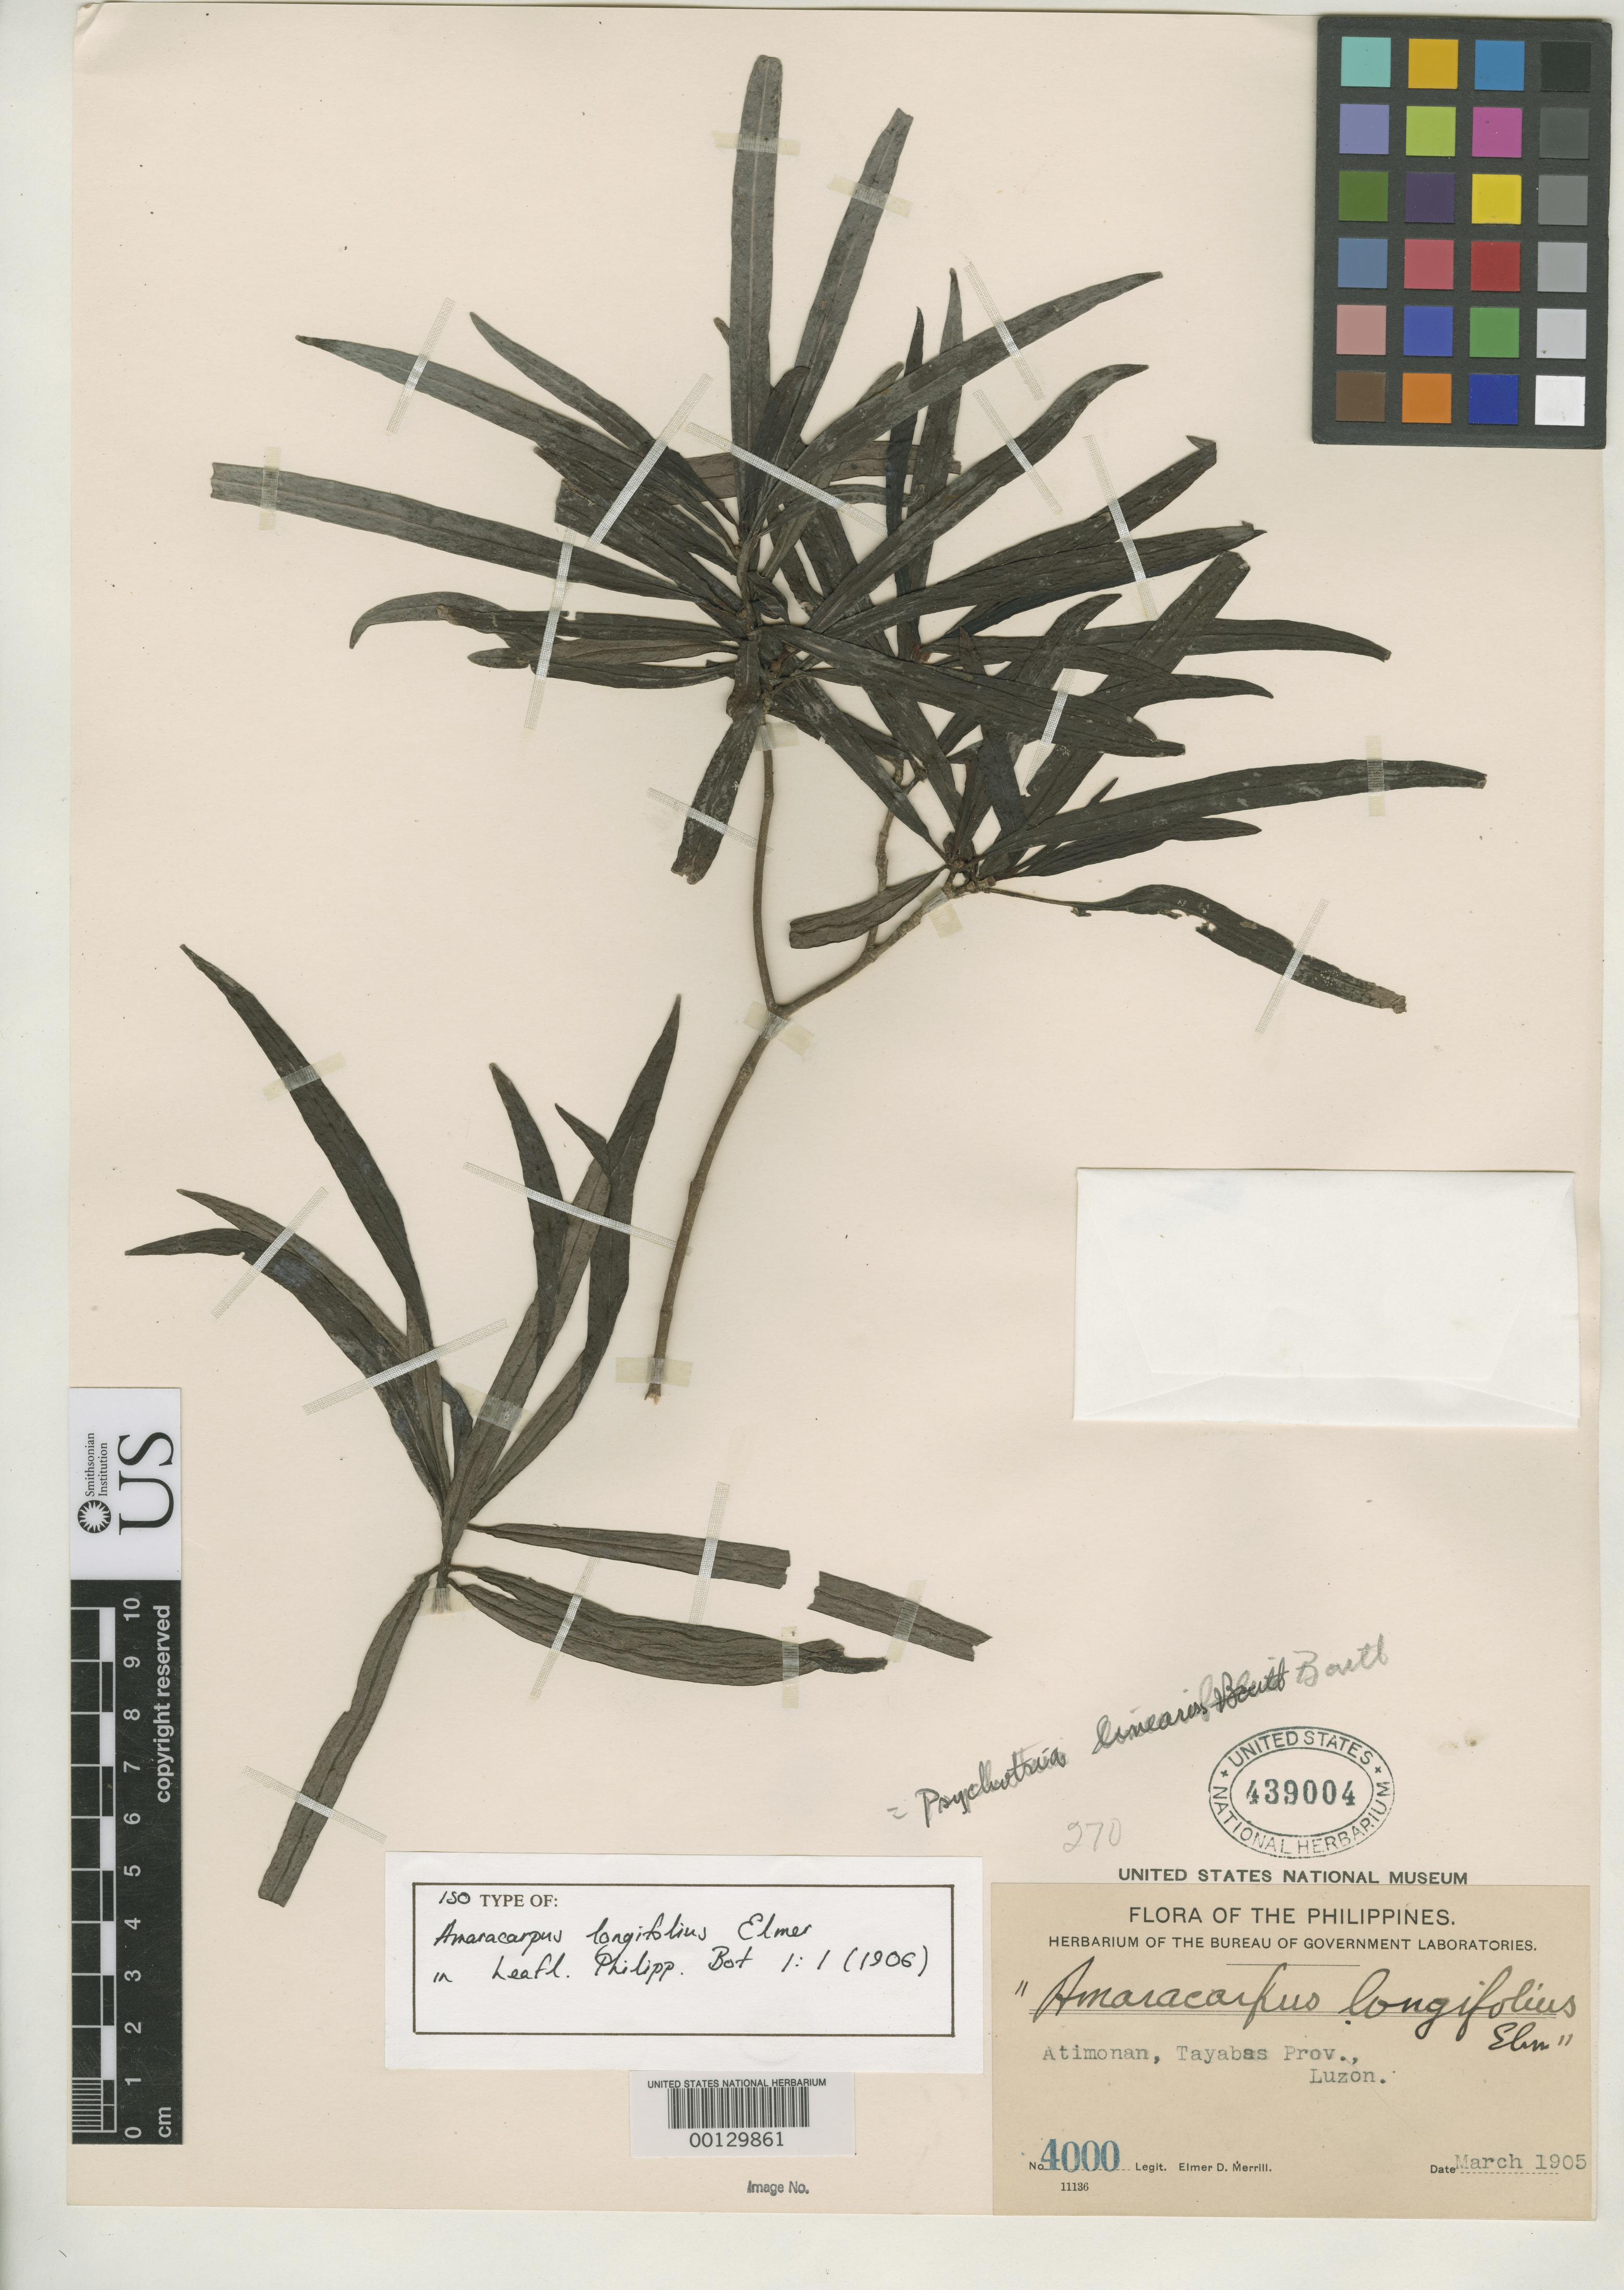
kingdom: Plantae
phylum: Tracheophyta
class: Magnoliopsida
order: Gentianales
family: Rubiaceae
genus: Amaracarpus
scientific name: Amaracarpus longifolius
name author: Elmer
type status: Isotype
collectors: E. D. Merrill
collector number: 4000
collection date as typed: Mar 1905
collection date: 1905-03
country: Philippines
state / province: Calabarzon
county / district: Quezon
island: Luzon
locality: Atimonan.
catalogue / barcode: US 439004